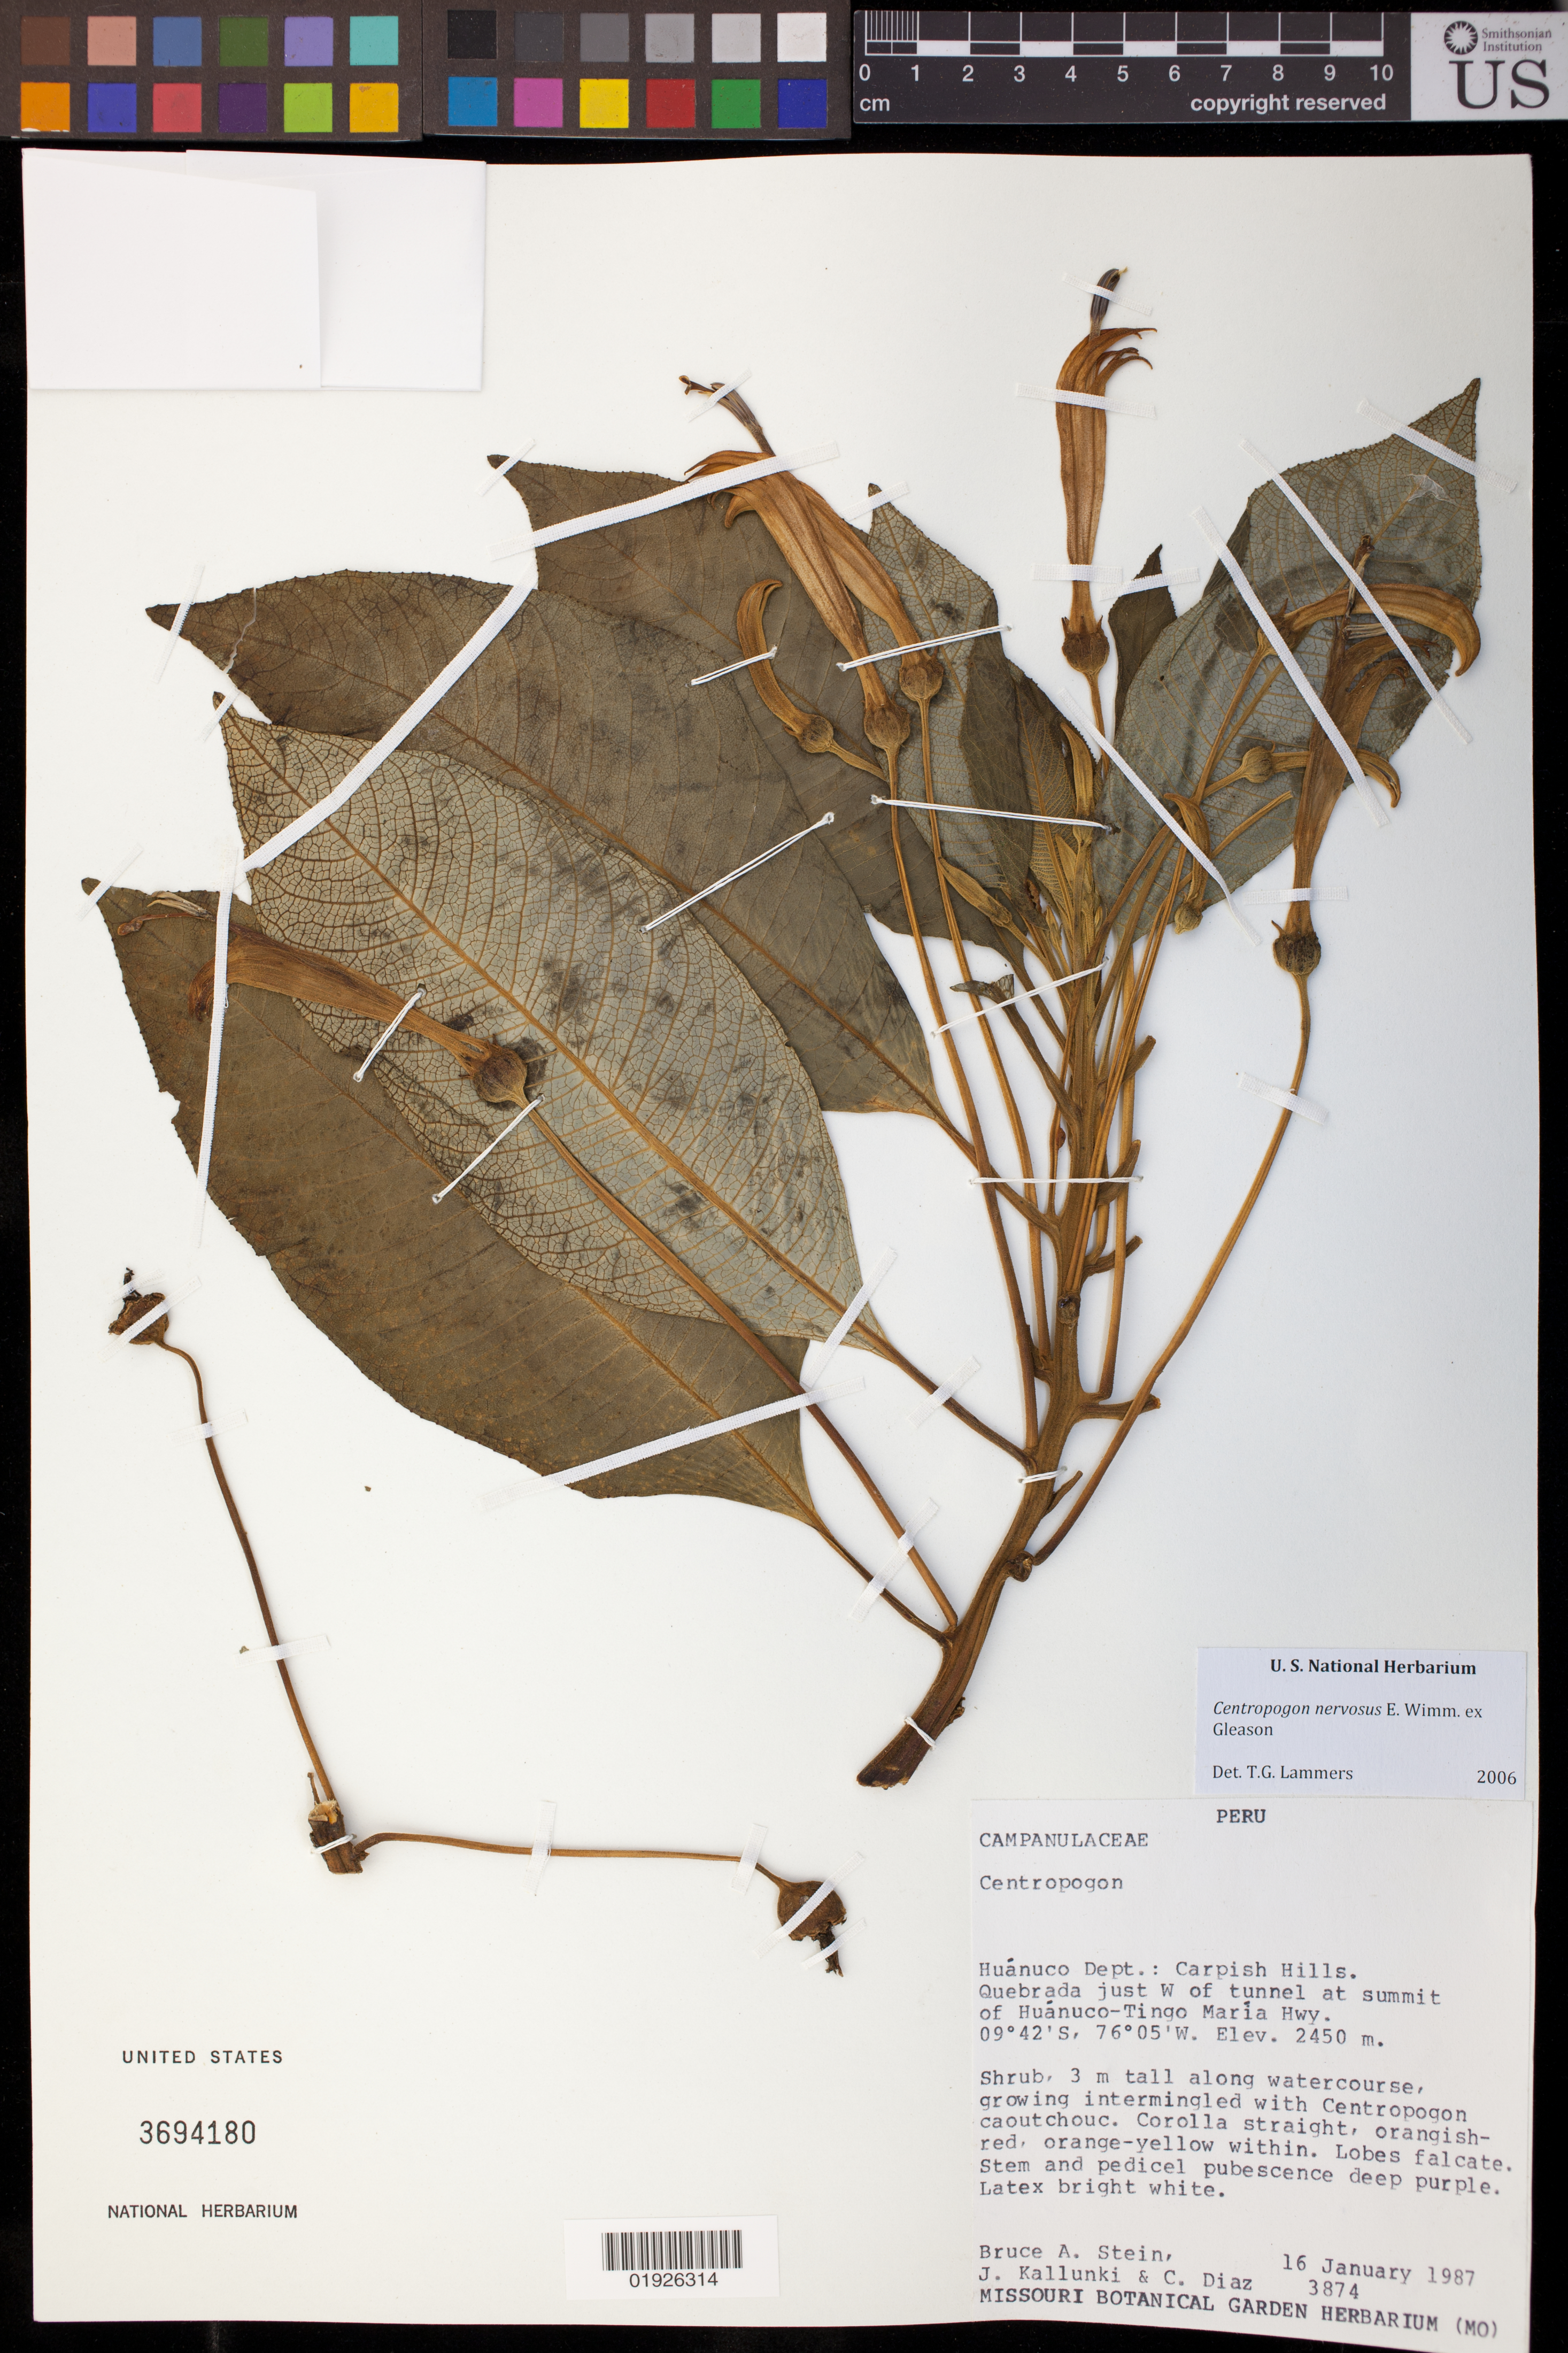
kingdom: Plantae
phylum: Tracheophyta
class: Magnoliopsida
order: Asterales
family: Campanulaceae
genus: Centropogon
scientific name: Centropogon nervosus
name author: E. Wimm.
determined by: Lammers, T. G.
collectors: B. A. Stein, J. Kallunki & C. Díaz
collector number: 3874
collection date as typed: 16 Jan 1987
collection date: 1987-01-16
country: Peru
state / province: Huánuco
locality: Carpish Hills: Quebrada just W of tunnel at summit of Huánuco-Tingo Maria Hwy.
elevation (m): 2450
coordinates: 9 42 S, 76 05 W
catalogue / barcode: US 3694180